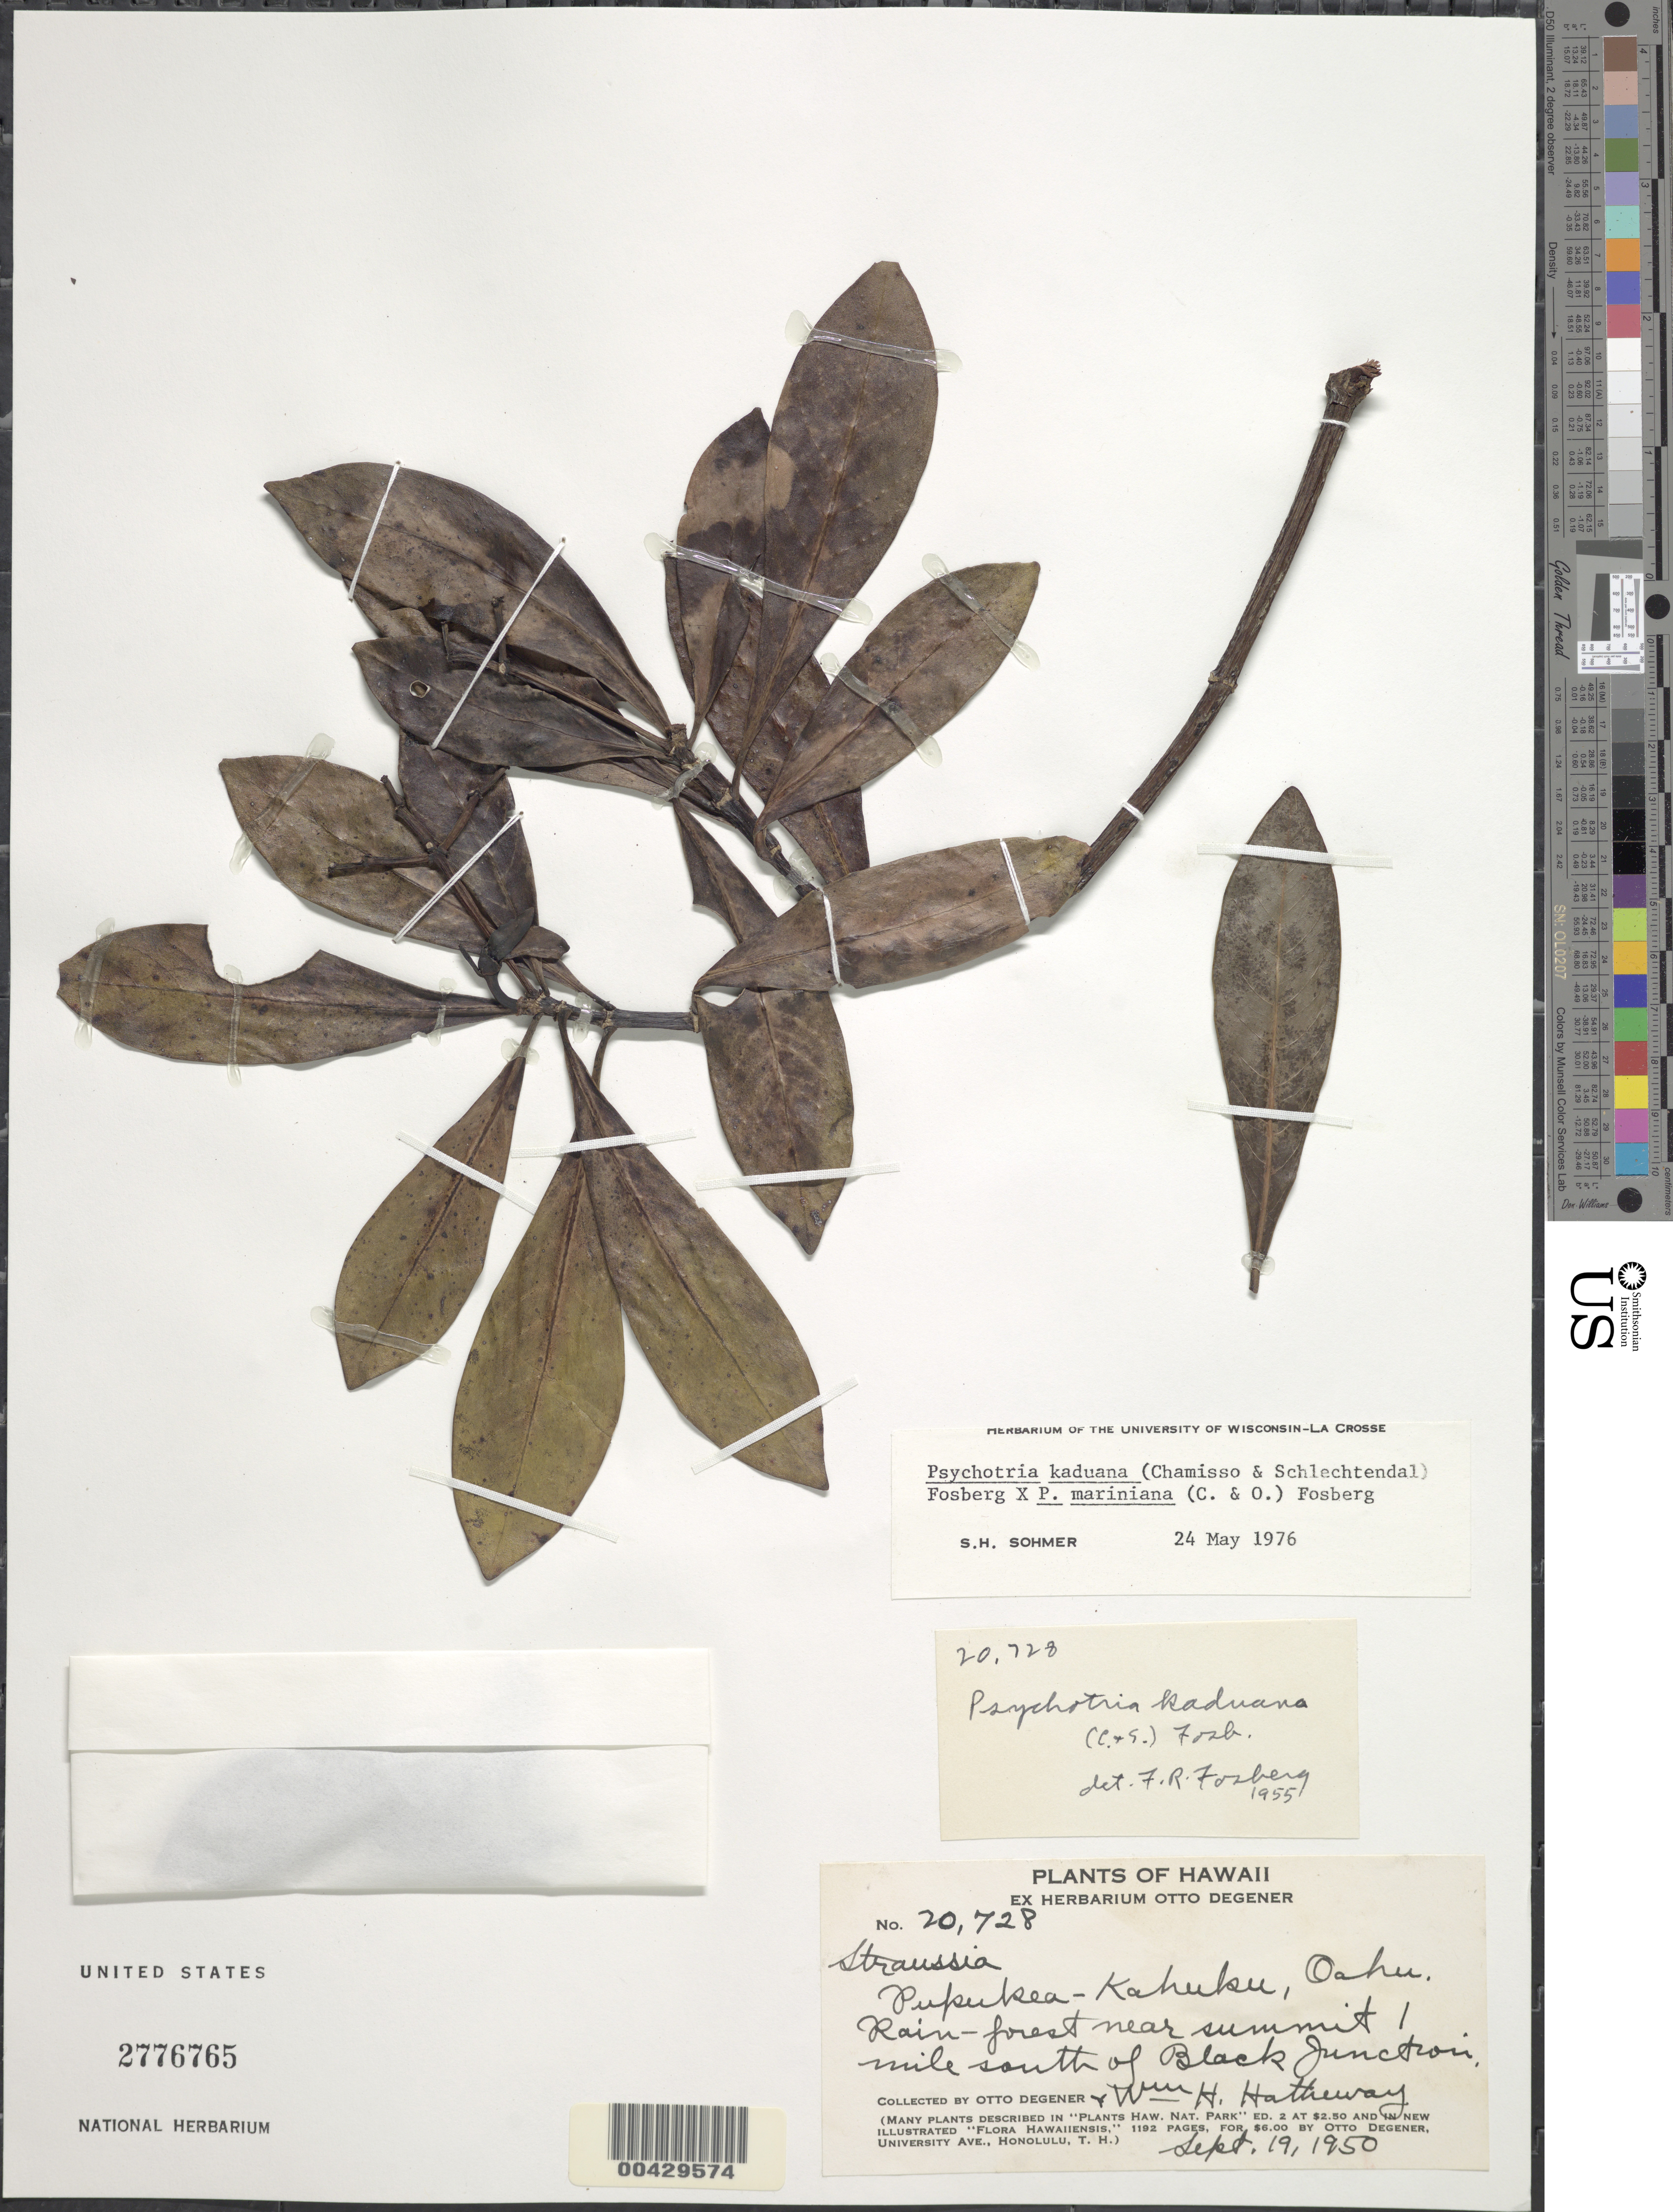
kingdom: Plantae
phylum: Tracheophyta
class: Magnoliopsida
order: Gentianales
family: Rubiaceae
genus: Psychotria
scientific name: Psychotria kaduana x P. mariniana (Cham. & Schltdl.) Fosberg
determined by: Sohmer, S. H.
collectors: O. Degener & W. H. Hatheway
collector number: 20728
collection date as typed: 19 Sep 1950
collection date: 1950-09-19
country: United States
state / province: Hawaii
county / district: Honolulu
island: Oahu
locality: Pupukea-Kahuku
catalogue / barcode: US 2776765